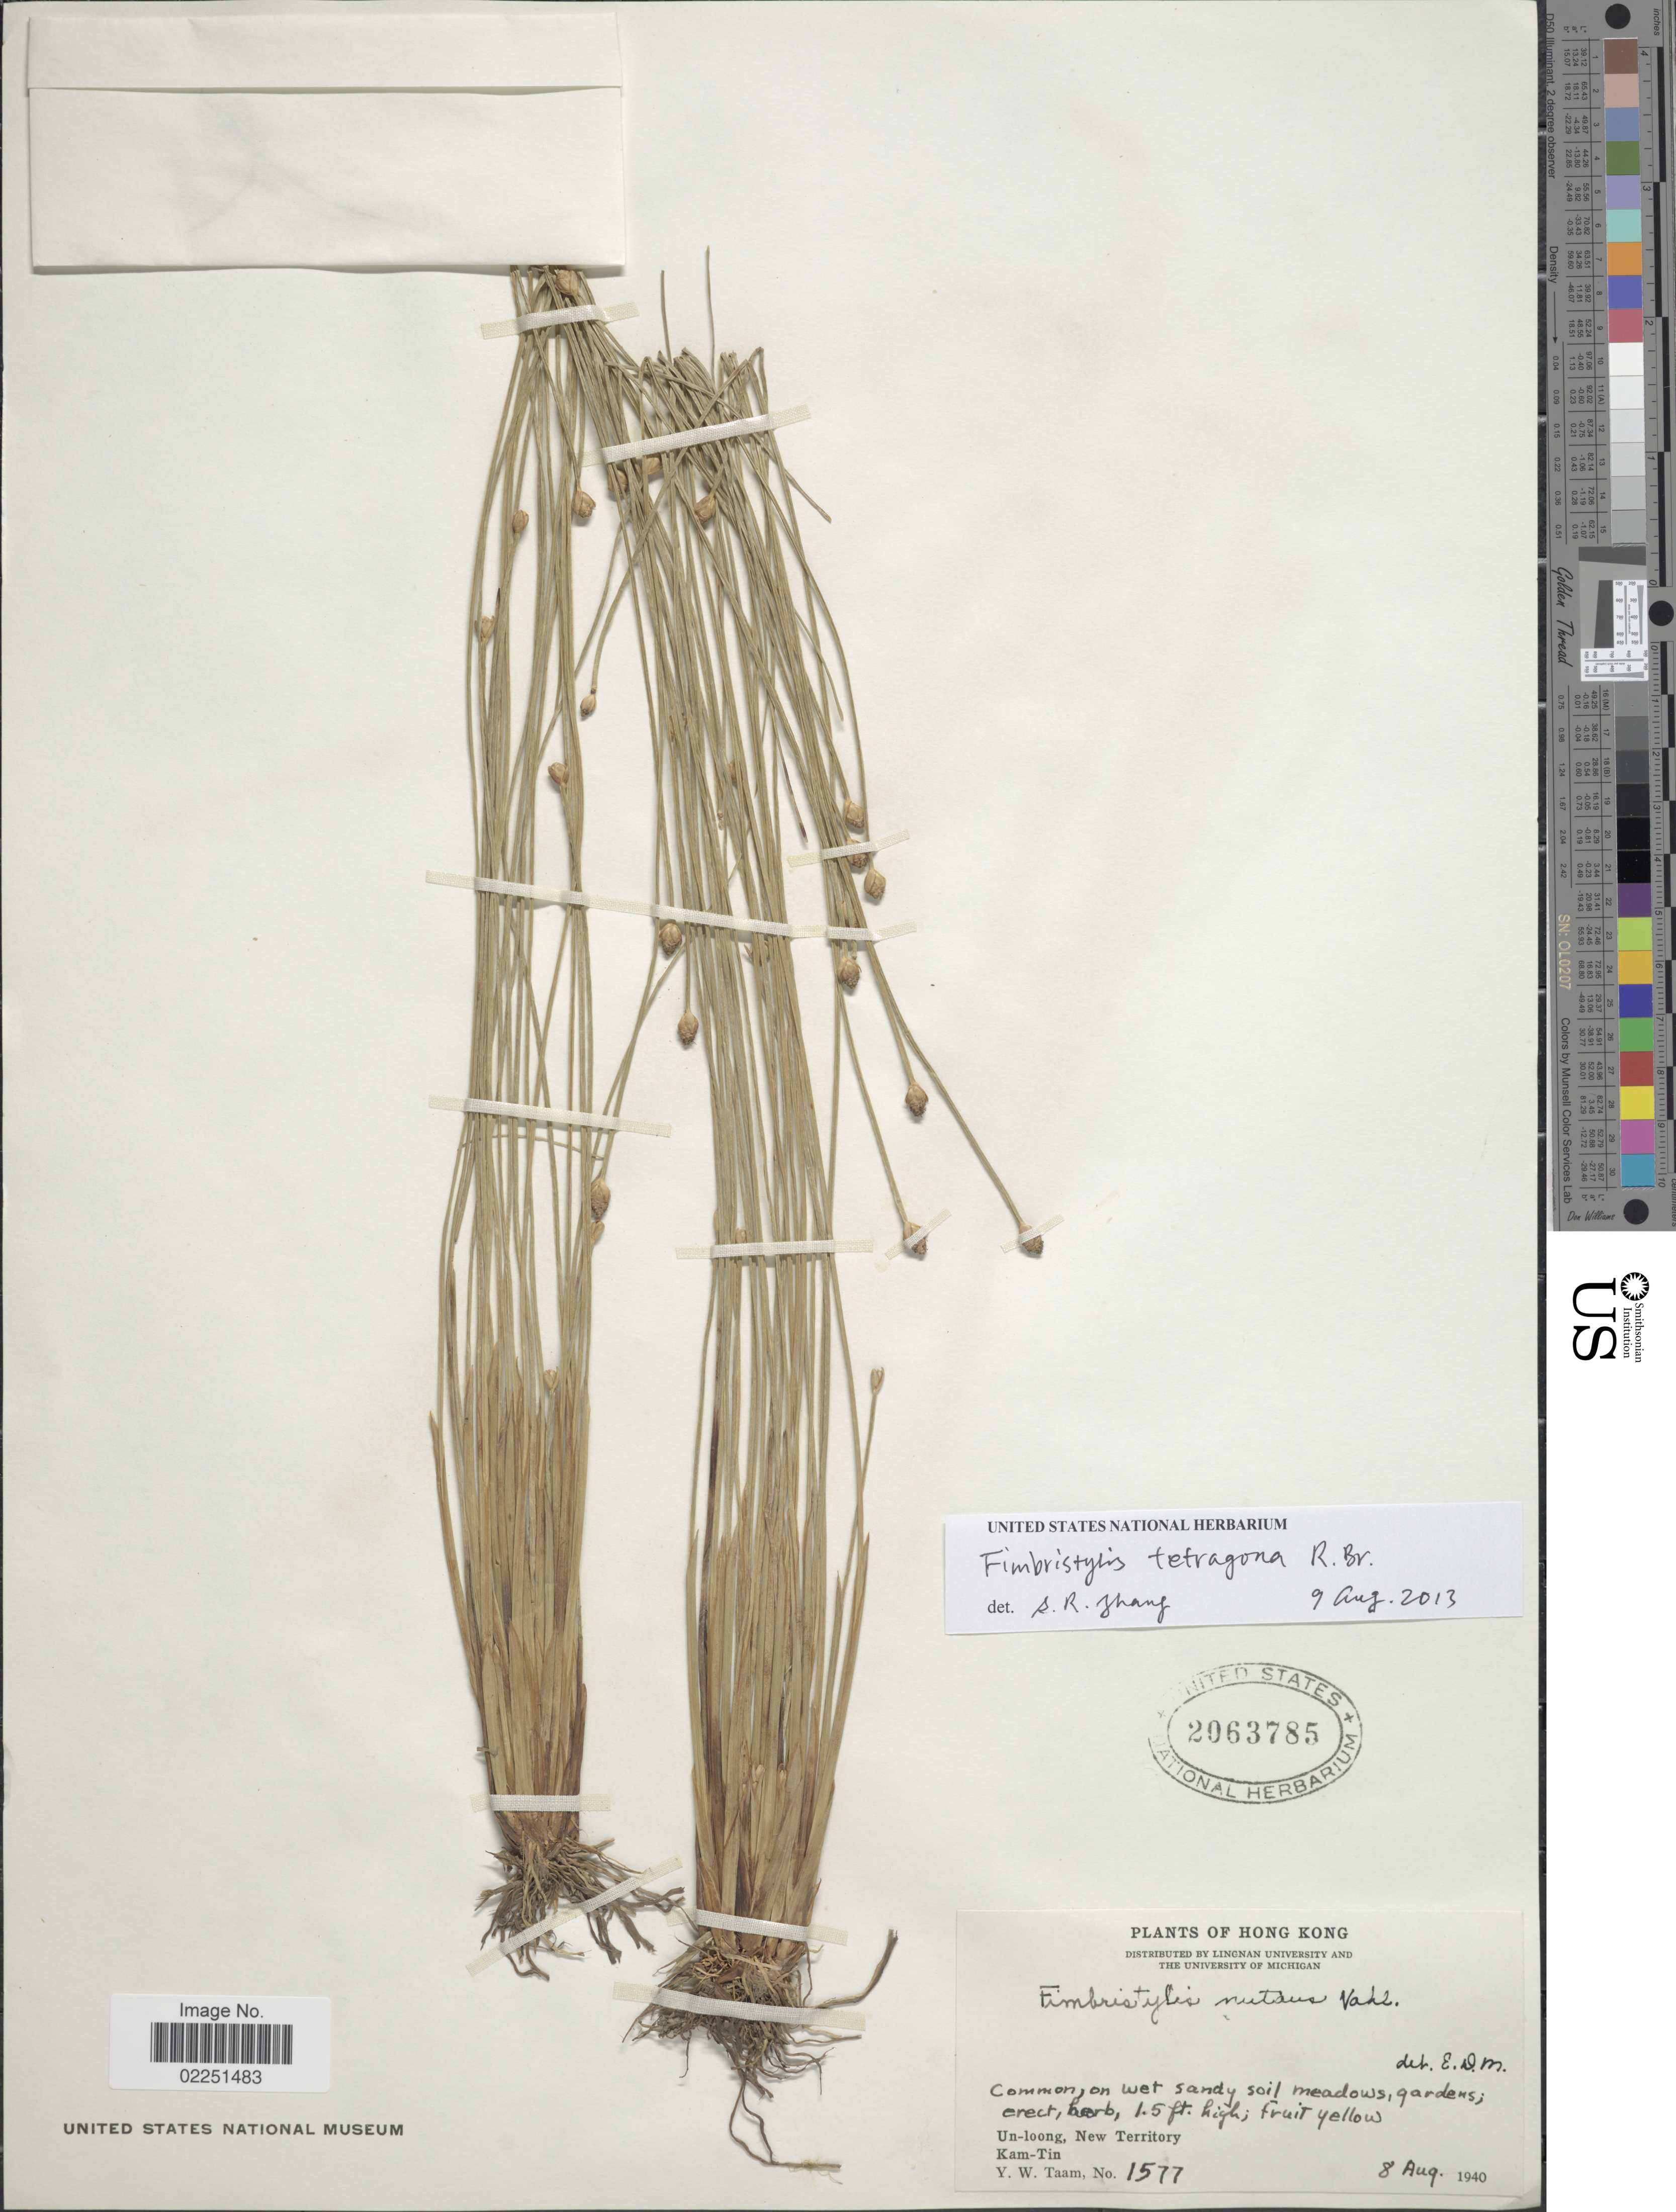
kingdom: Plantae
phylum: Tracheophyta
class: Liliopsida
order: Poales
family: Cyperaceae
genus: Fimbristylis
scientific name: Fimbristylis tetragona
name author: R. Br.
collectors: Y. W. Taam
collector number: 1577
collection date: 1940-08-08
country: China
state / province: Hong Kong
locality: Un-loomg, New Territory, Kam-Tin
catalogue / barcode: US 2063785